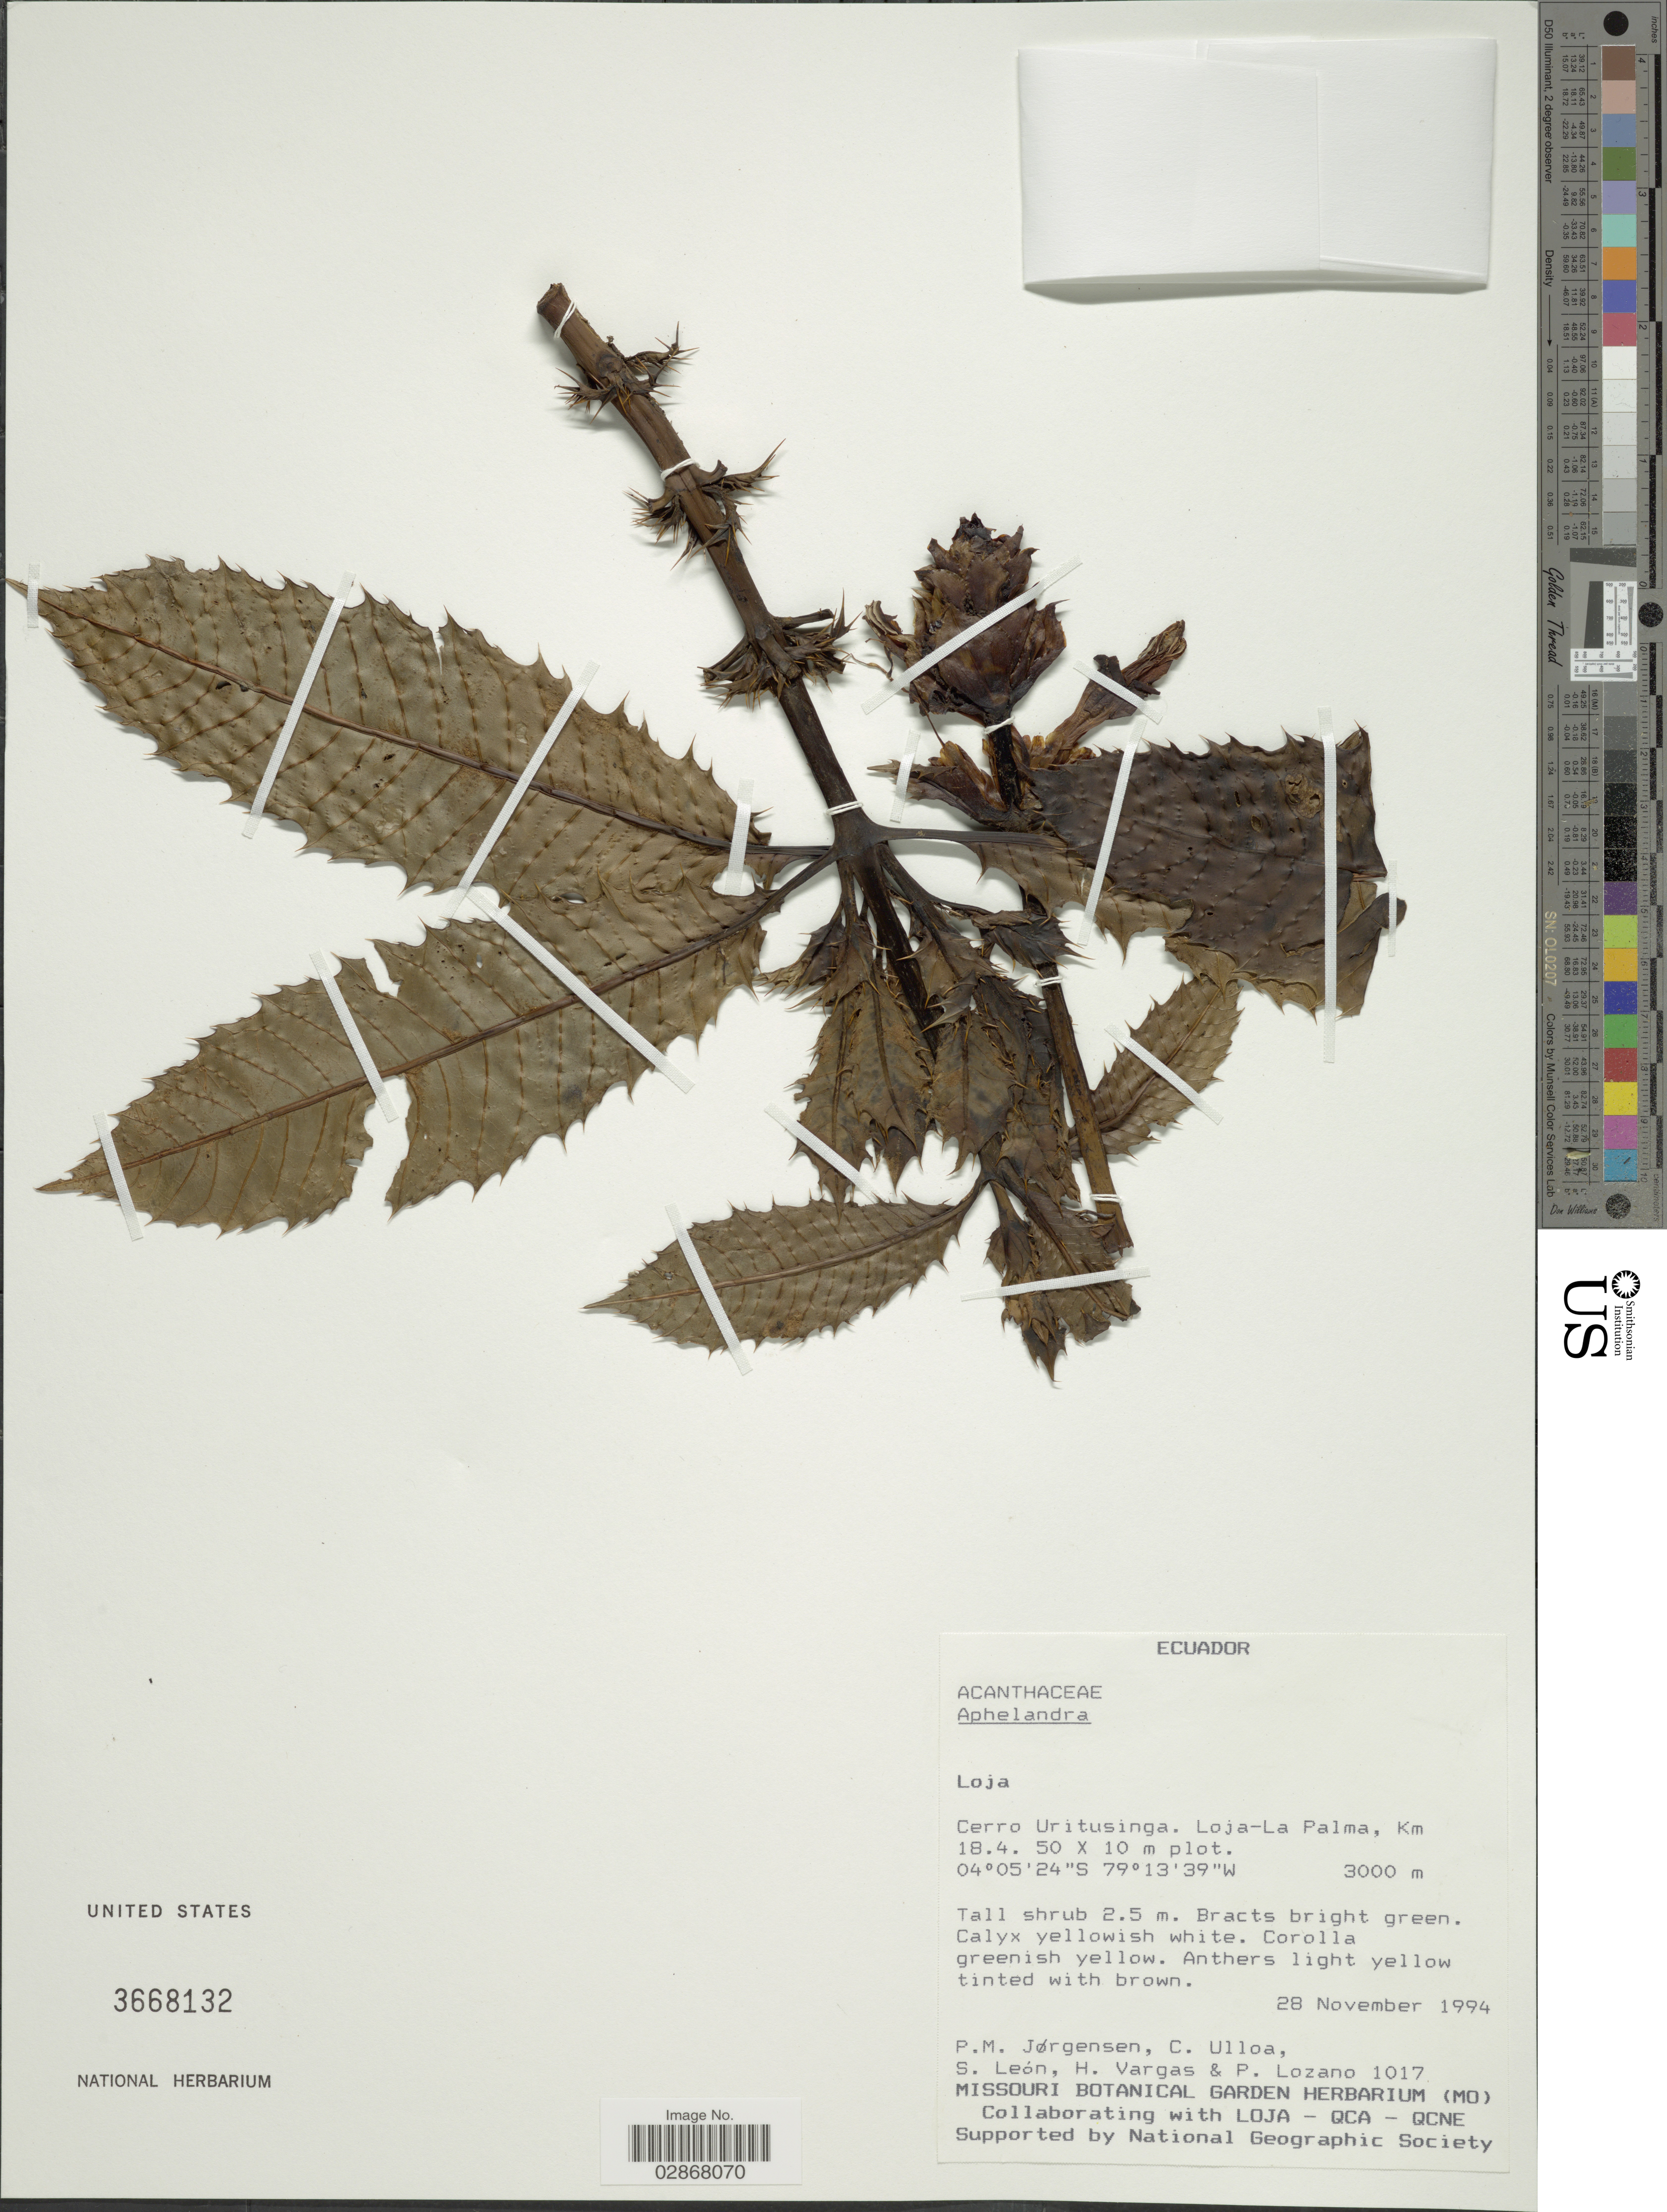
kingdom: Plantae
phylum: Tracheophyta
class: Magnoliopsida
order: Lamiales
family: Acanthaceae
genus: Aphelandra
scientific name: Aphelandra sp.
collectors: P. Jørgensen, C. Ulloa, S. León, H. Vargas & P. Lozano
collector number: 1017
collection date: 1994-11-28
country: Ecuador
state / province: Loja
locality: Cerro Uritusinga. Loja-La Palma, Km 18.4. 50 [Foreign script] 10 m plot.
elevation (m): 3000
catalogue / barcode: US 3668132